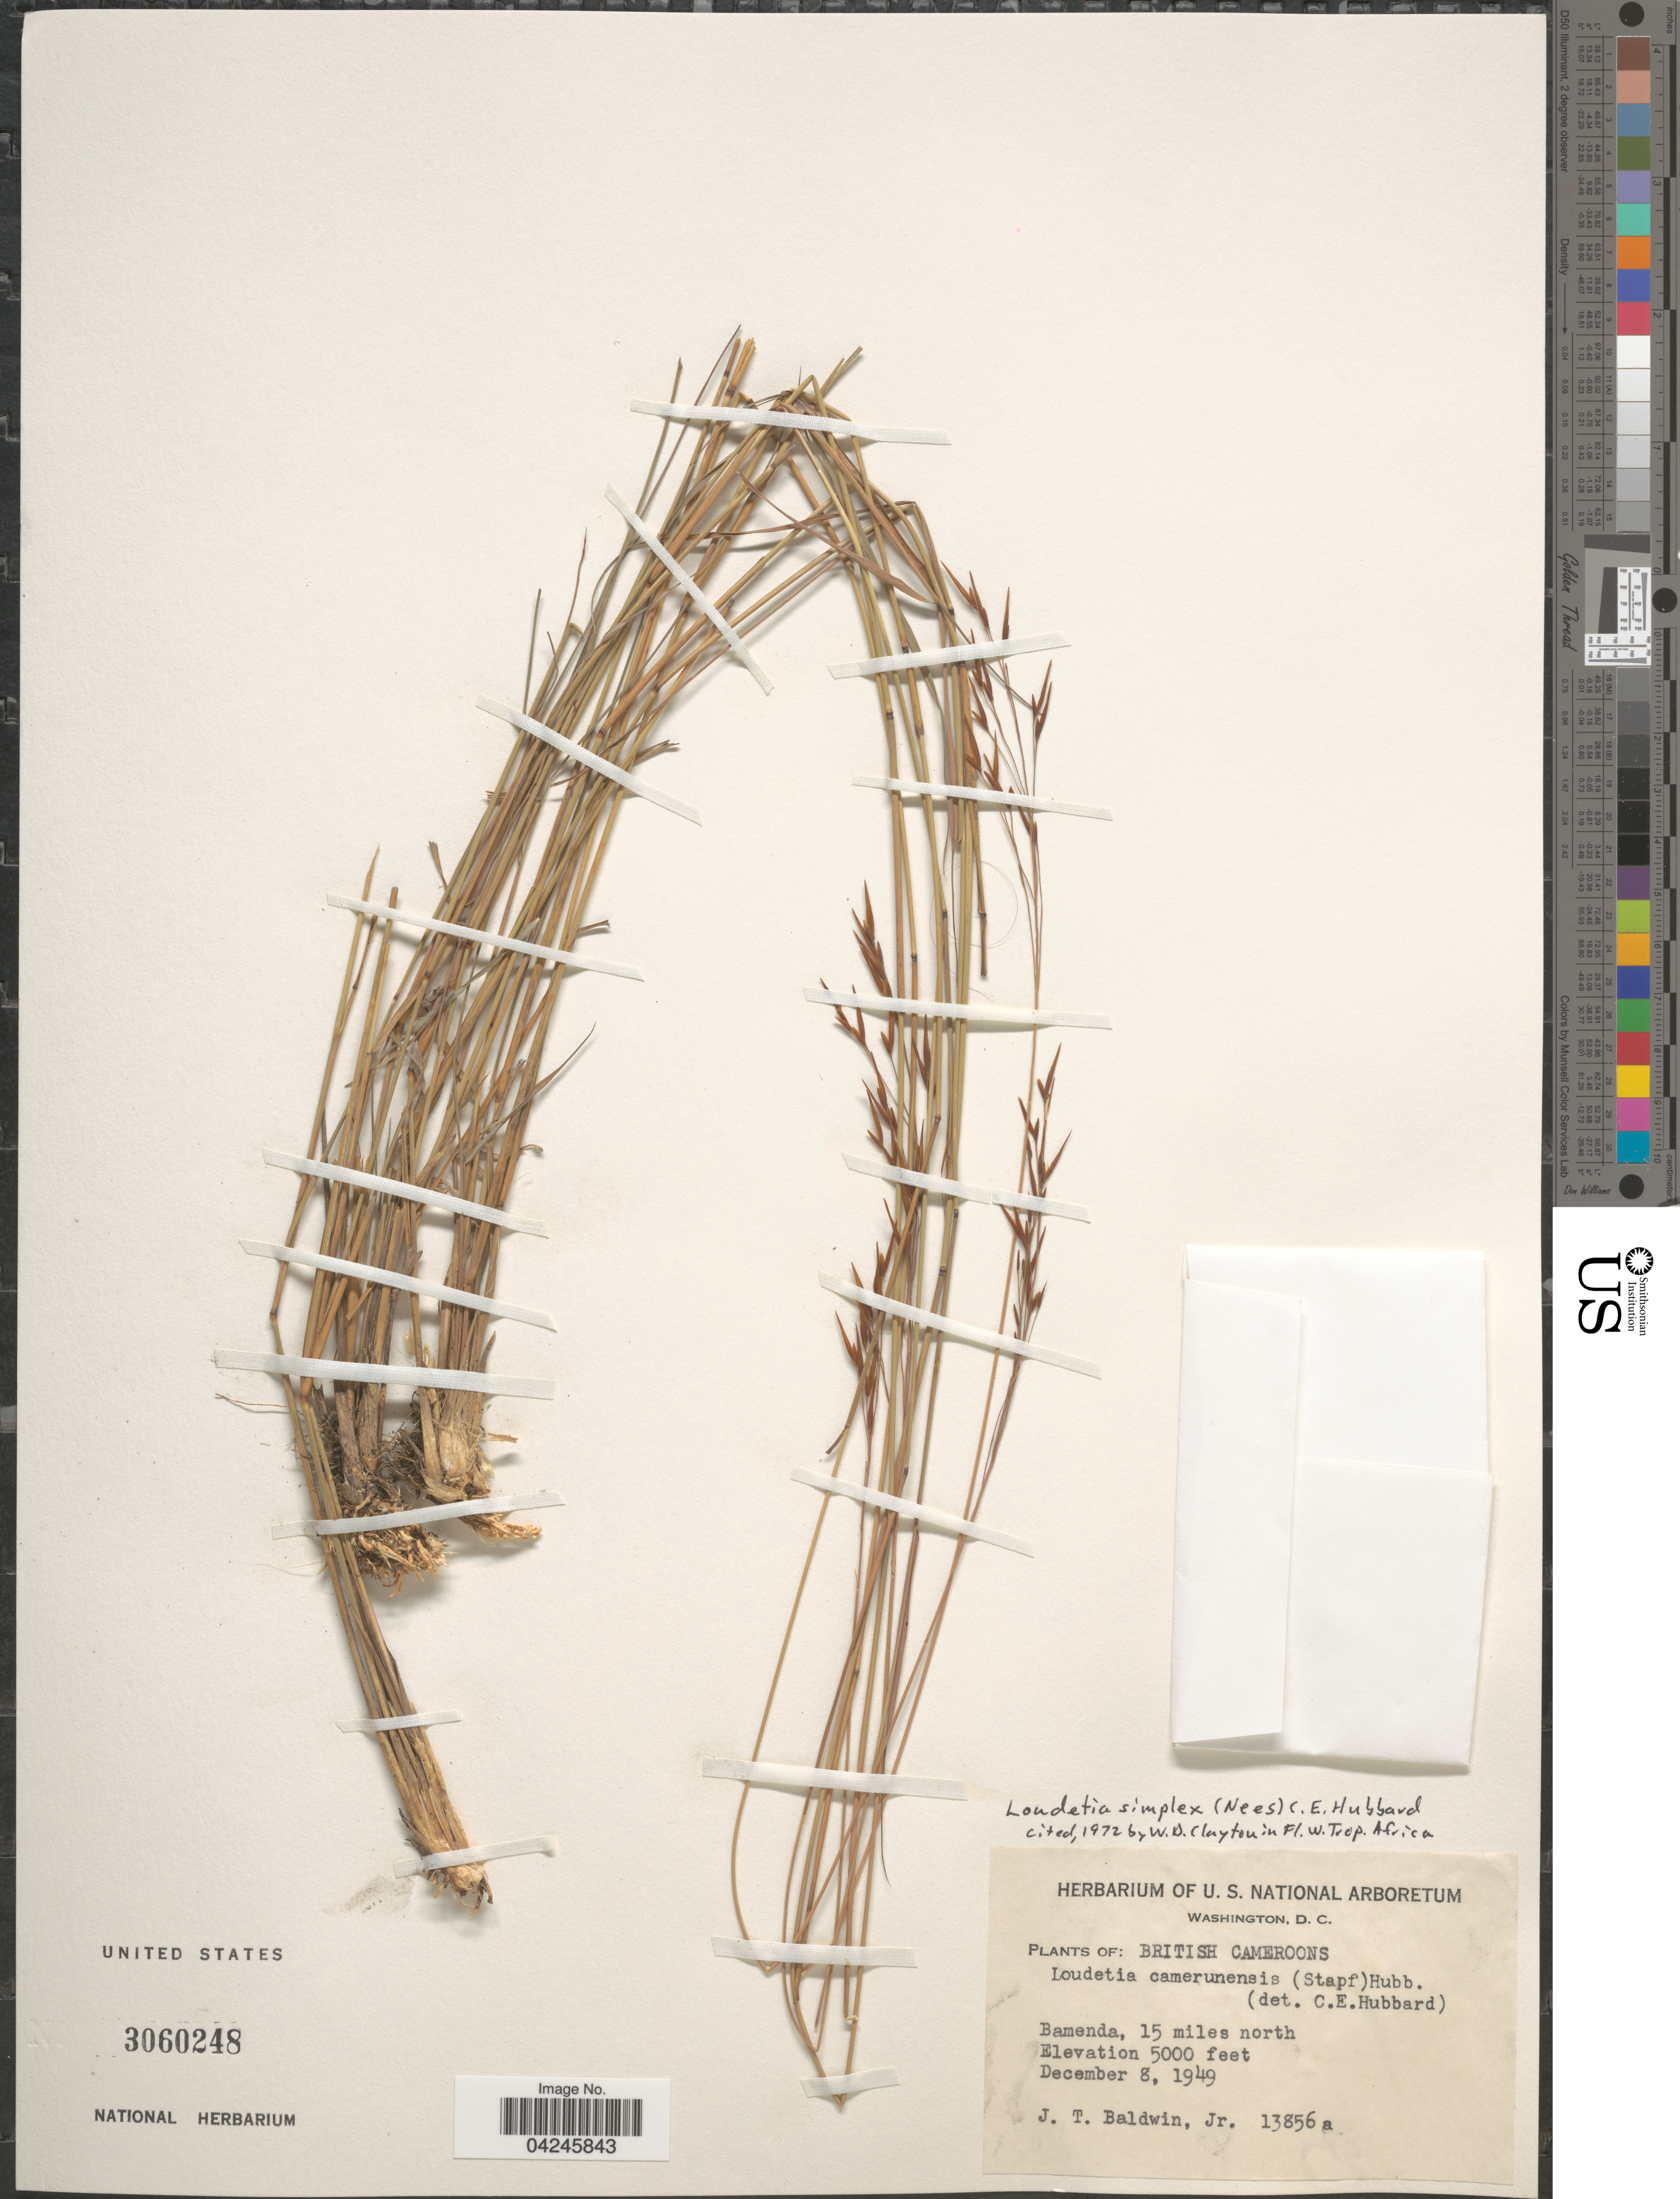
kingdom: Plantae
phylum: Tracheophyta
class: Liliopsida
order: Poales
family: Poaceae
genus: Loudetia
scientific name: Loudetia simplex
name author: (Nees) C.E. Hubb.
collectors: J. T. Baldwin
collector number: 13856a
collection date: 1949-12-08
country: Cameroon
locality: British Cameroons. Bamenda, 15 miles north.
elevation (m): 1524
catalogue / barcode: US 3060248